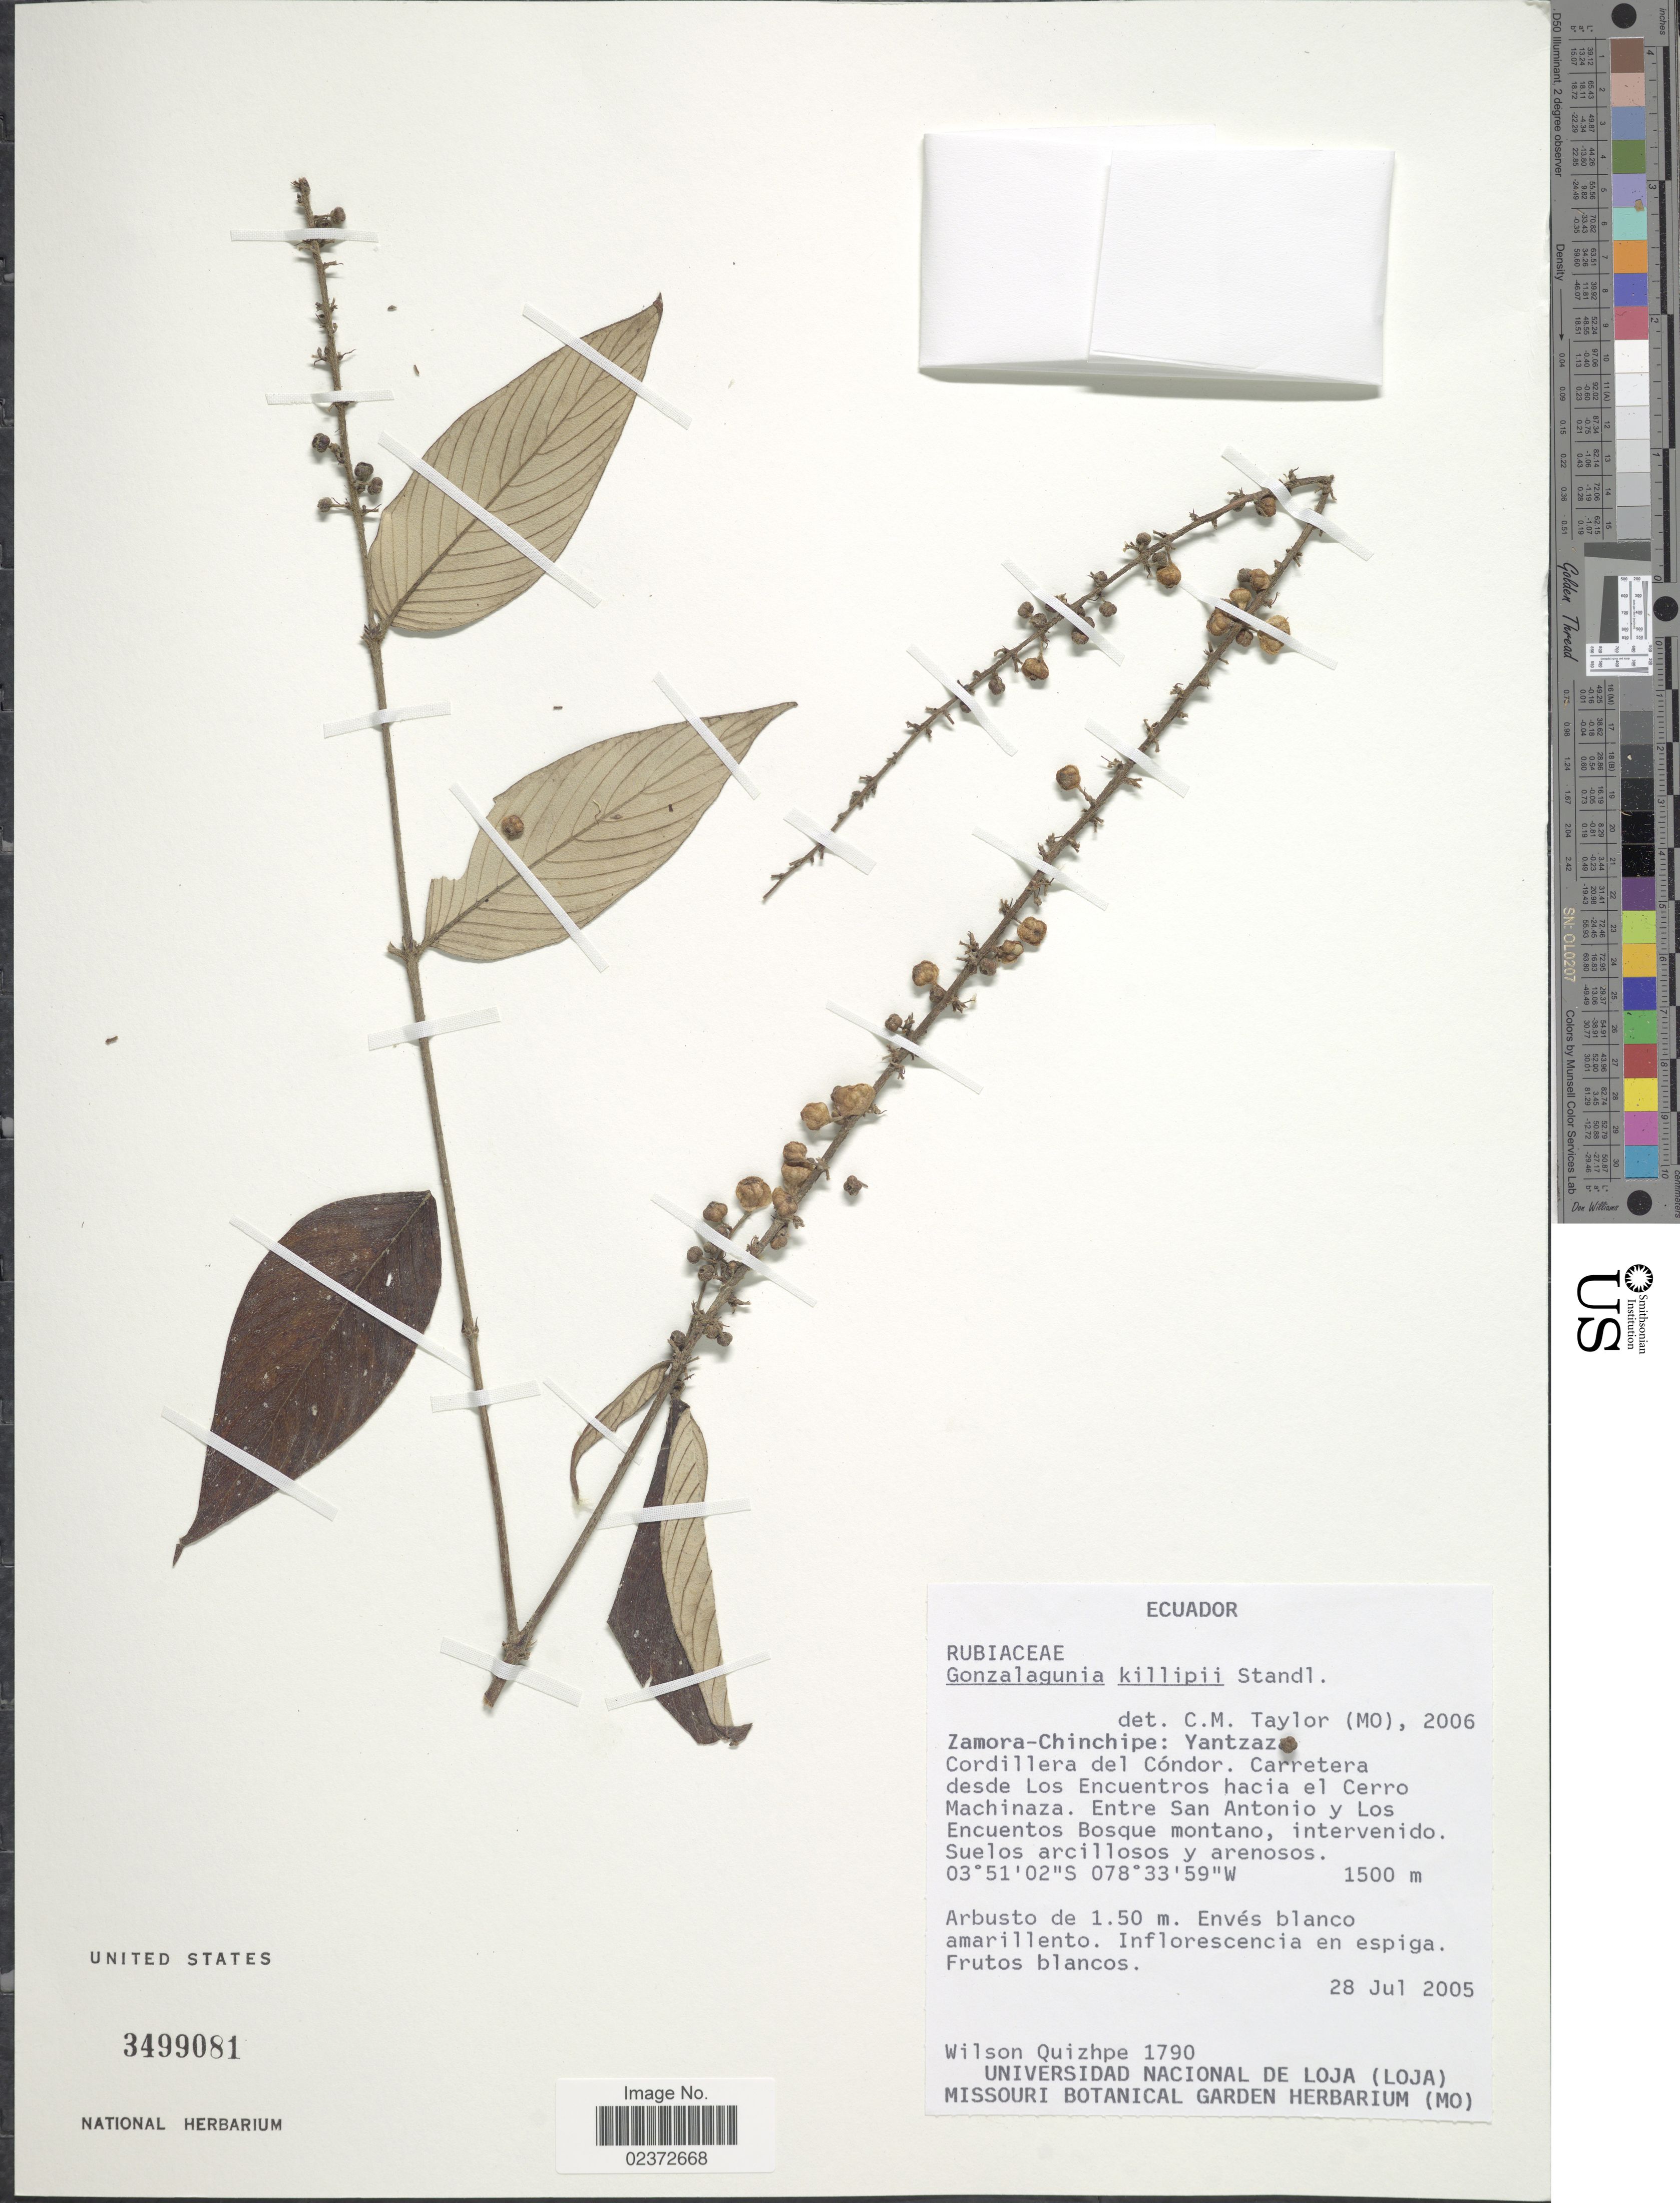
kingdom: Plantae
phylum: Tracheophyta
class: Magnoliopsida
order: Gentianales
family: Rubiaceae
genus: Gonzalagunia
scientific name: Gonzalagunia killipii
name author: Standl.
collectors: W. Quizhpe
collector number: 1790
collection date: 2005-07-28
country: Ecuador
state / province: Zamora-Chinchipe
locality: Yantzaz. Cordillera del Condor. Carretera desde Los Encuentros hacia el Cerro Machinaza. Entre San Antonio y Los Encuentos Bosque montano, intervenido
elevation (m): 1500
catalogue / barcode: US 3499081